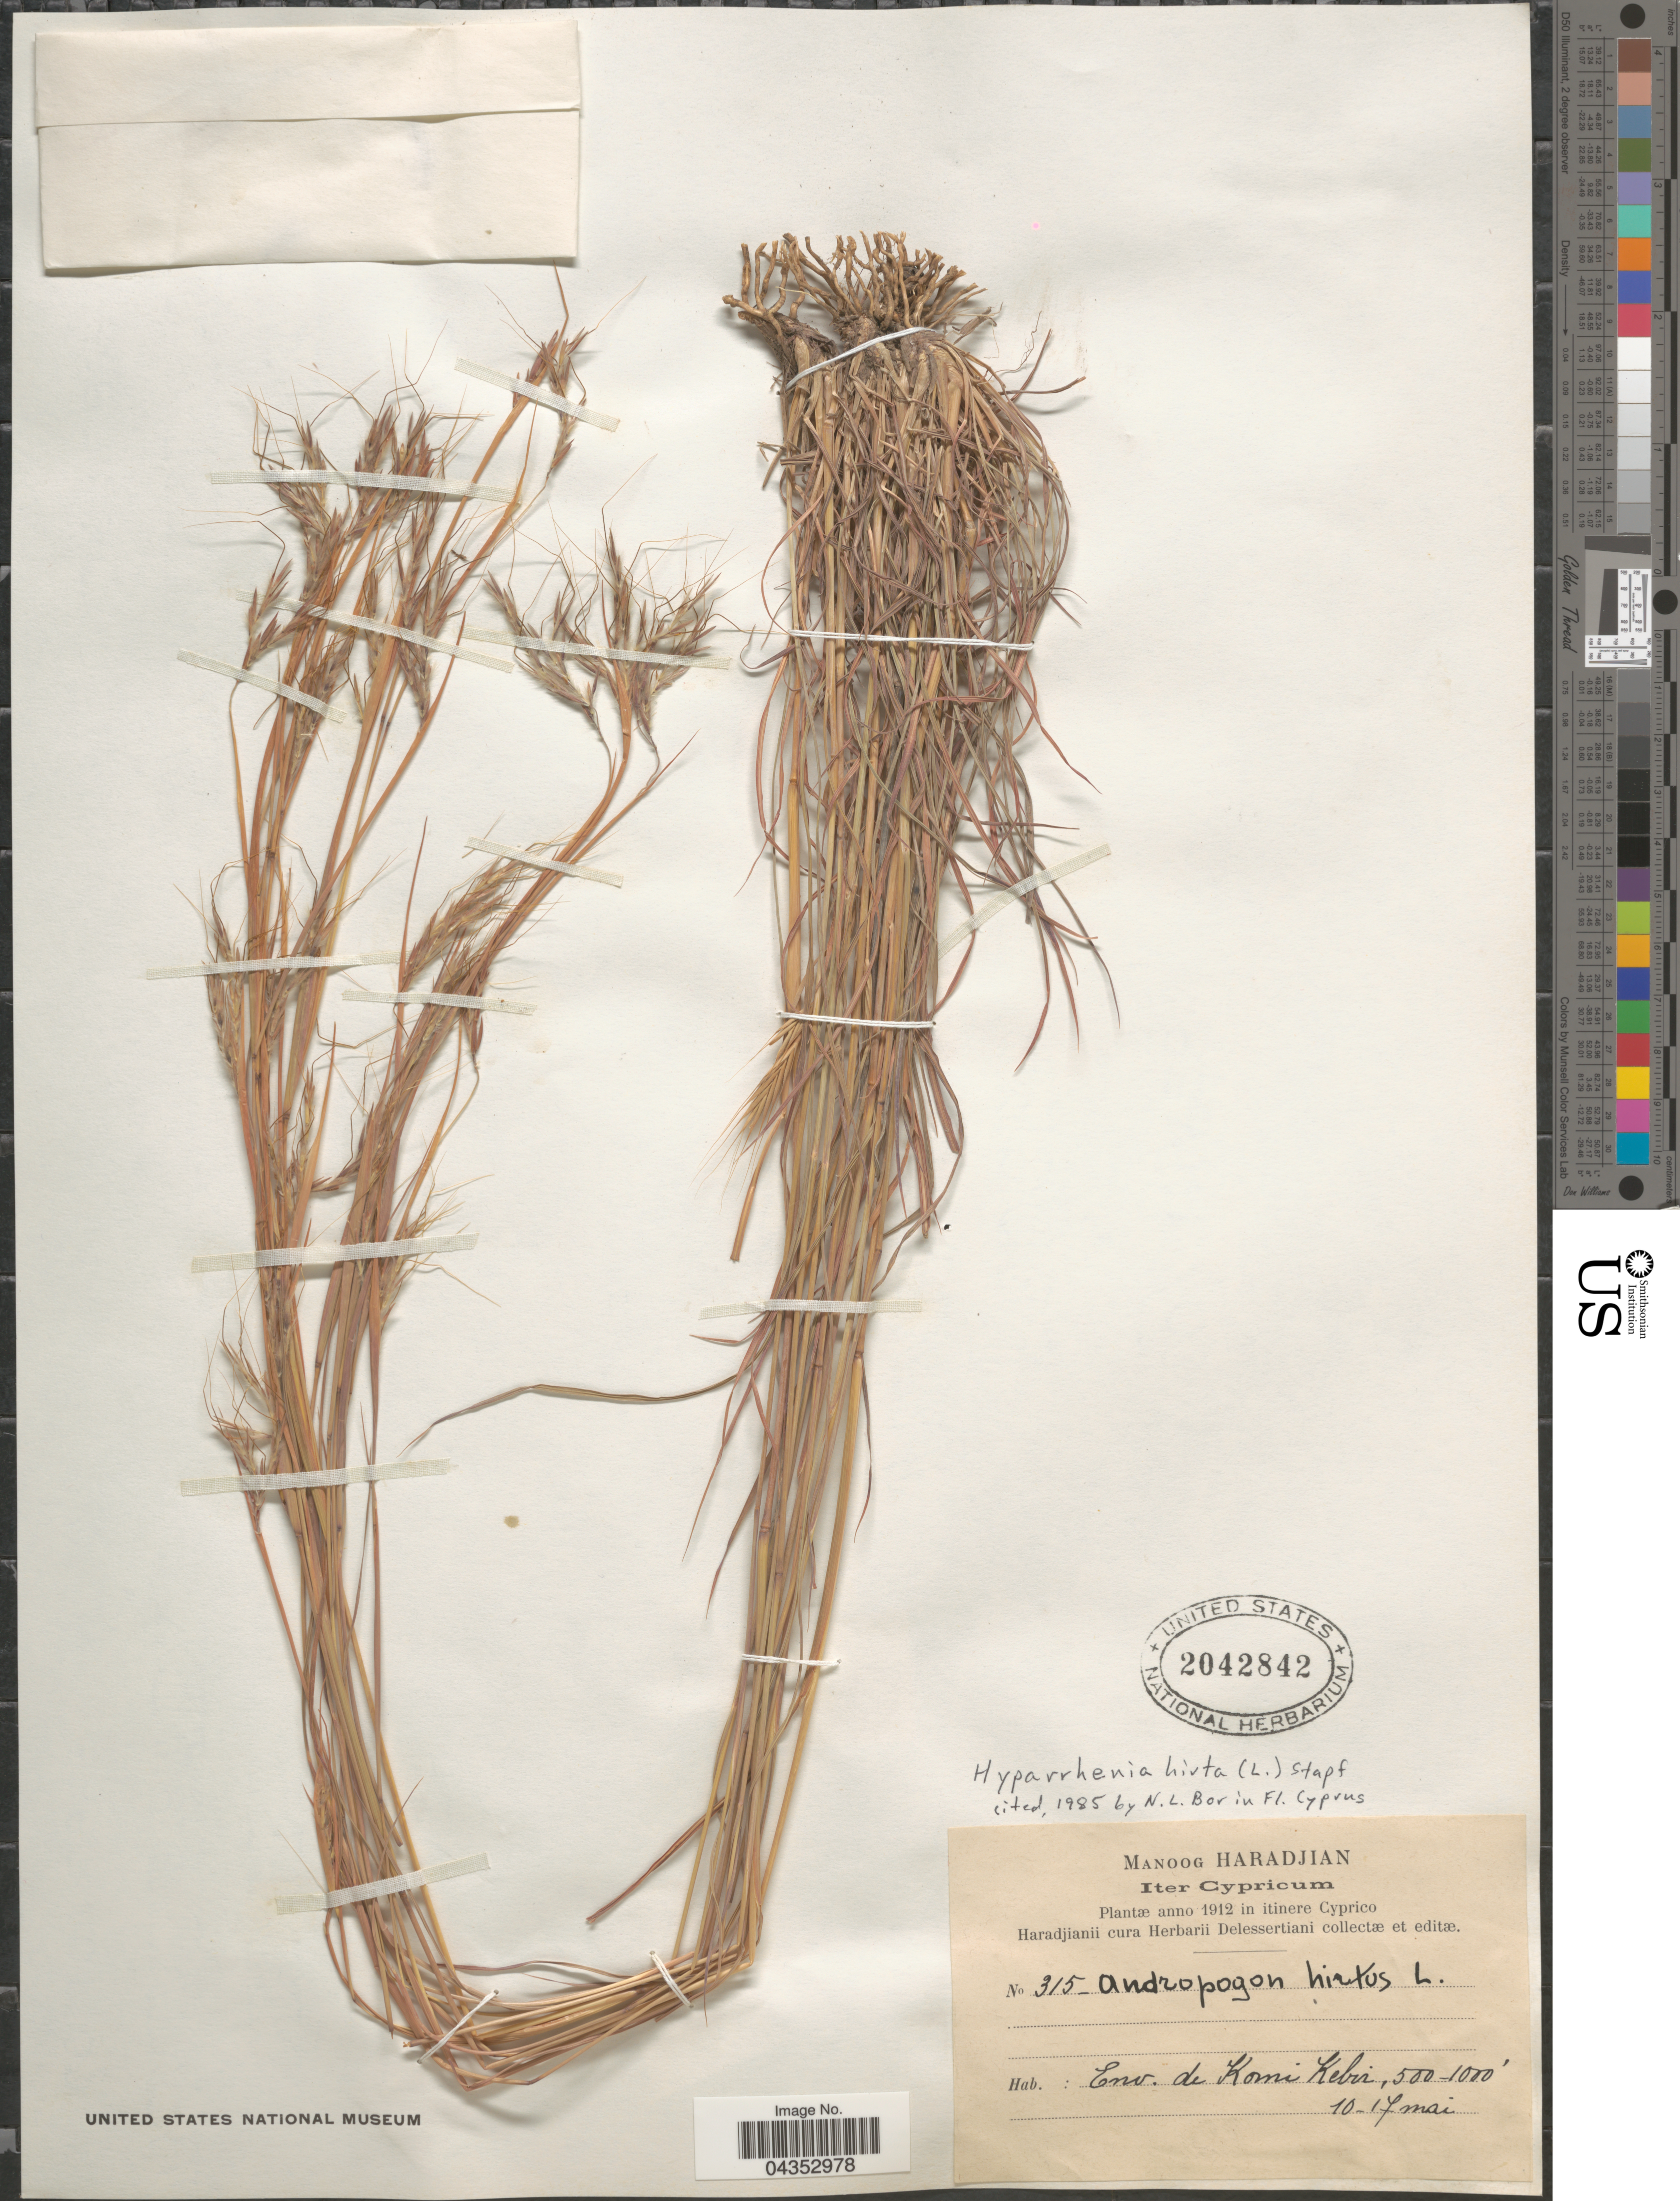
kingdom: Plantae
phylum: Tracheophyta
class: Liliopsida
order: Poales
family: Poaceae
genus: Hyparrhenia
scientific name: Hyparrhenia hirta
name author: (L.) Stapf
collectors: M. Haradjian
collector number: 315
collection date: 1912-05-10/1912-05-17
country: Cyprus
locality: Iter Cypricum. Itinere Cyprico. Env. de Komi Kebir.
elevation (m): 152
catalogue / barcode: US 2042842